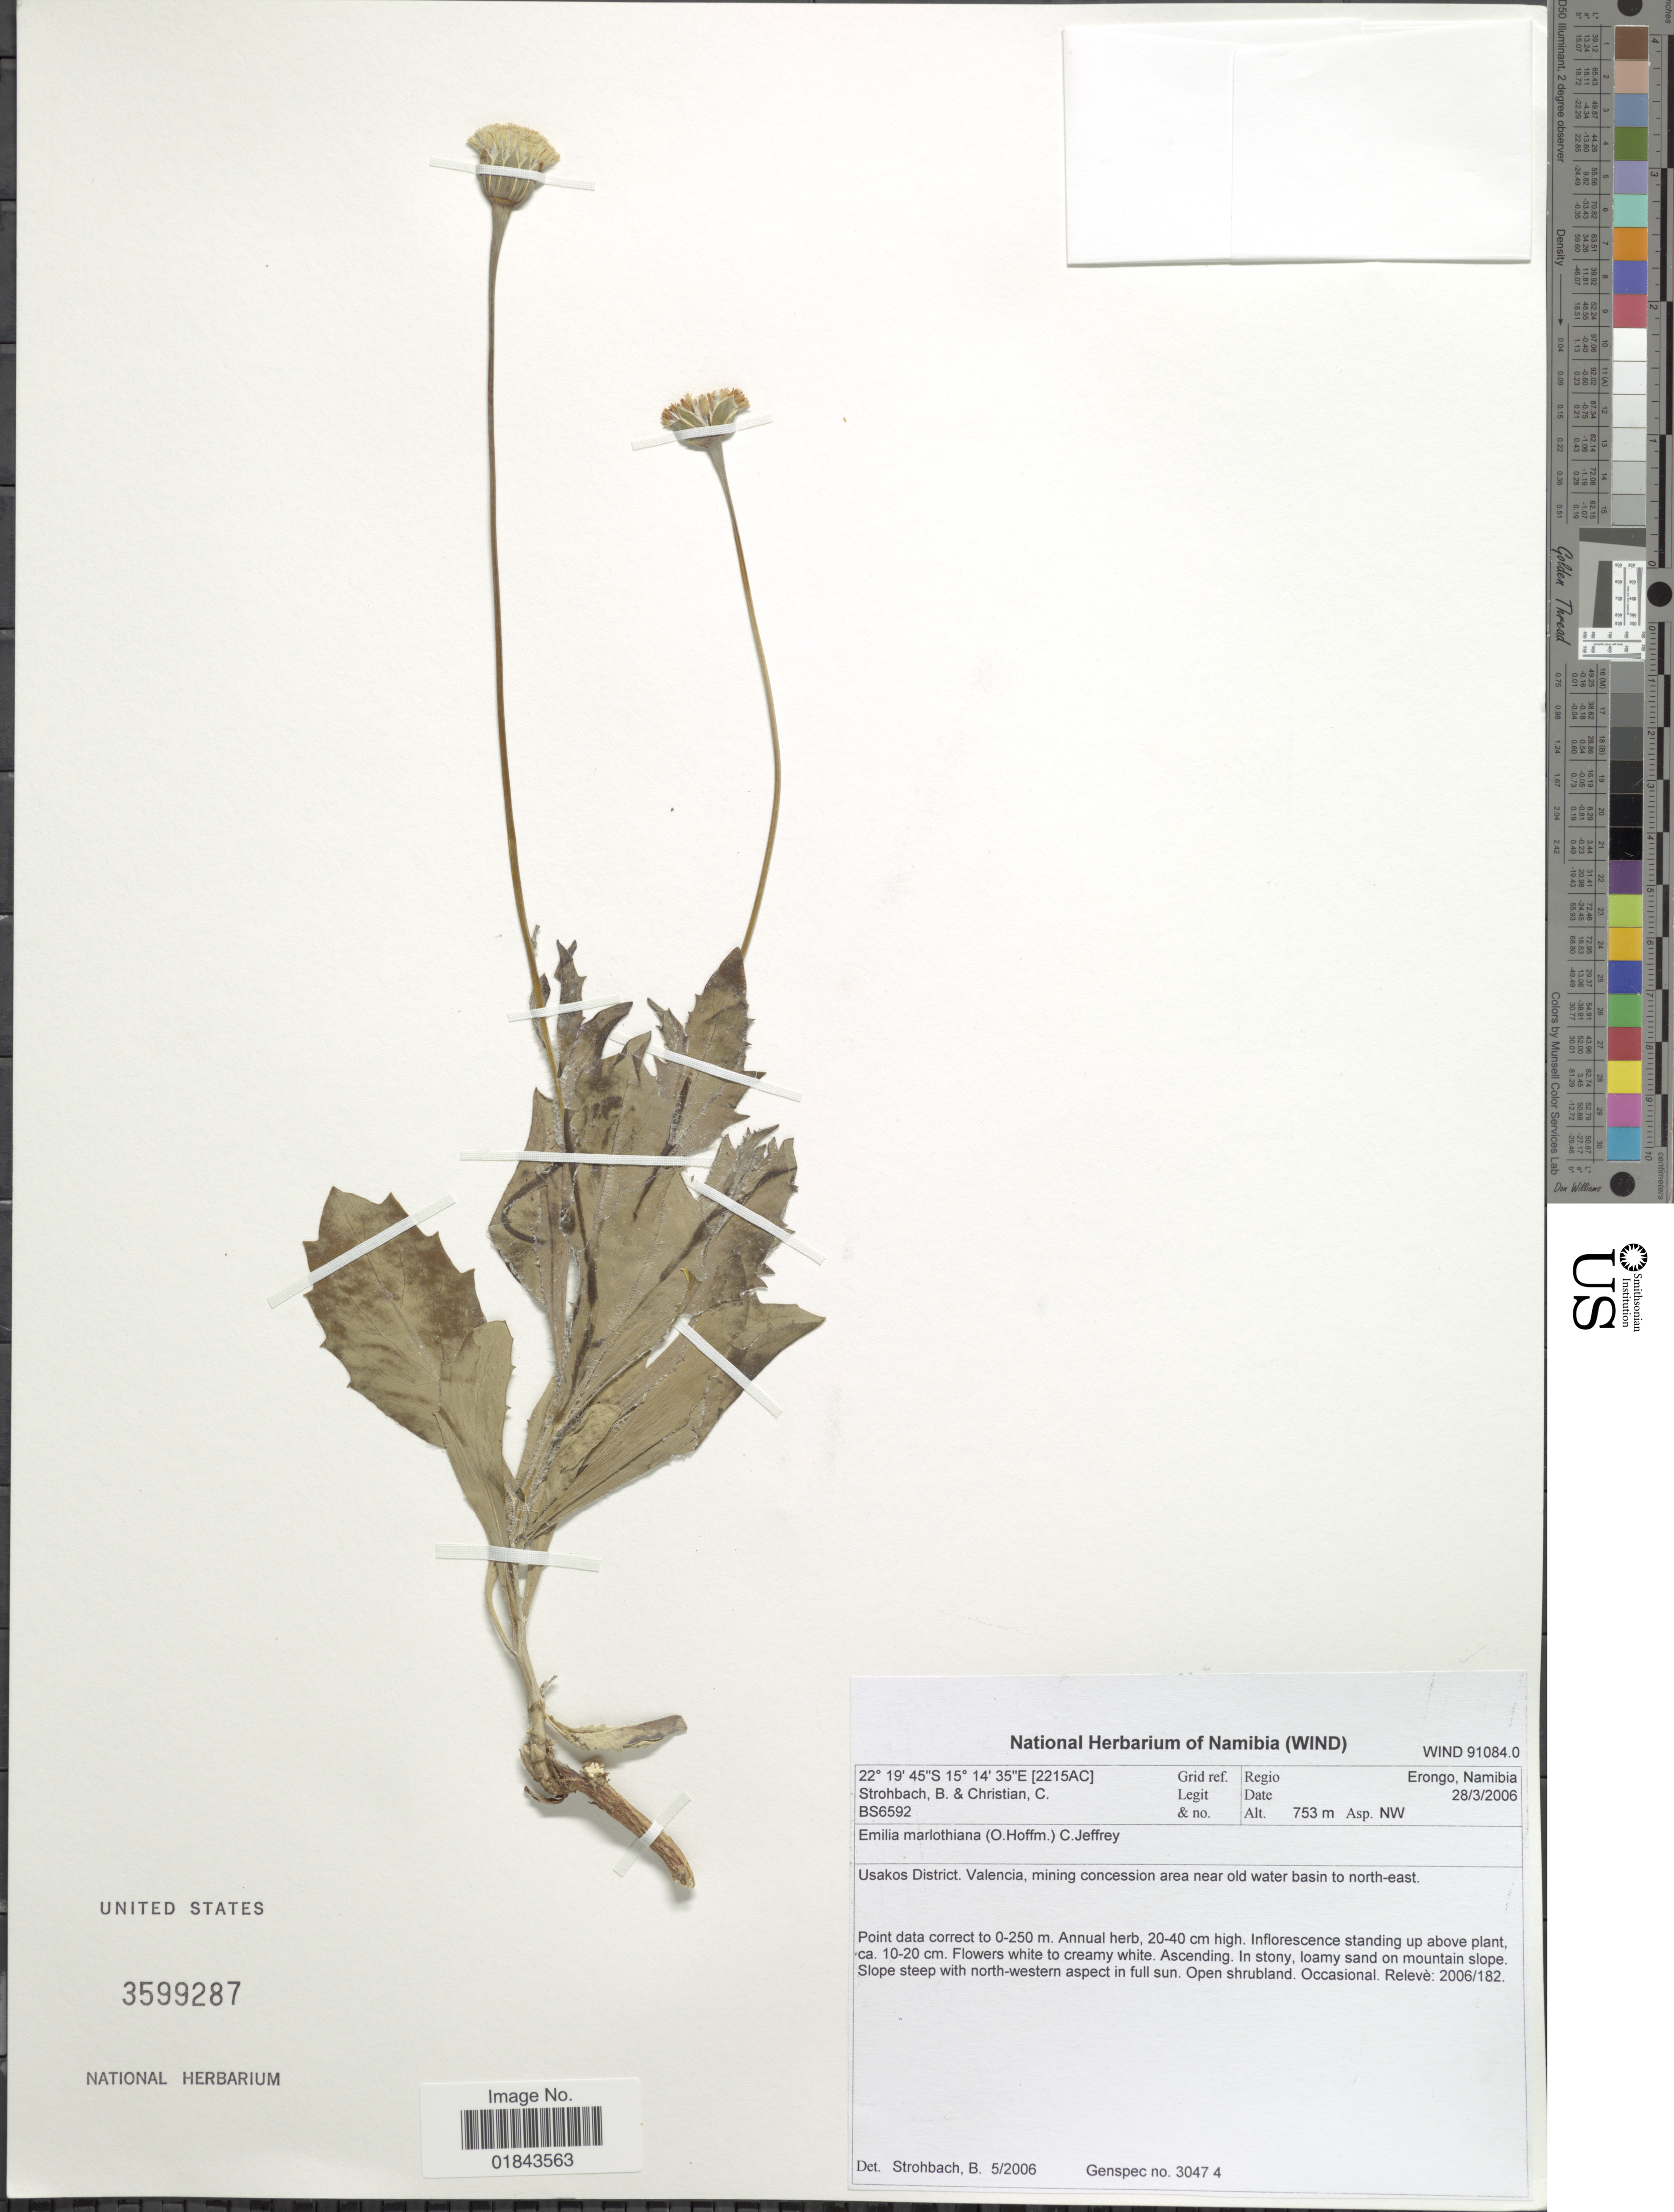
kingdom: Plantae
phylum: Tracheophyta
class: Magnoliopsida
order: Asterales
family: Asteraceae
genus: Emilia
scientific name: Emilia marlothiana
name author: (O. Hoffm.) C. Jeffrey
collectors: B. Strohbach & C. Christian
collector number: BS6592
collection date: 2006-03-28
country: Namibia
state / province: Erongo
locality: Regio Erongo, Namibia, Grid ref., Usakos District, Valencia, mining concession area old water basin to north-east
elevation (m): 753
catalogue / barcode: US 3599287